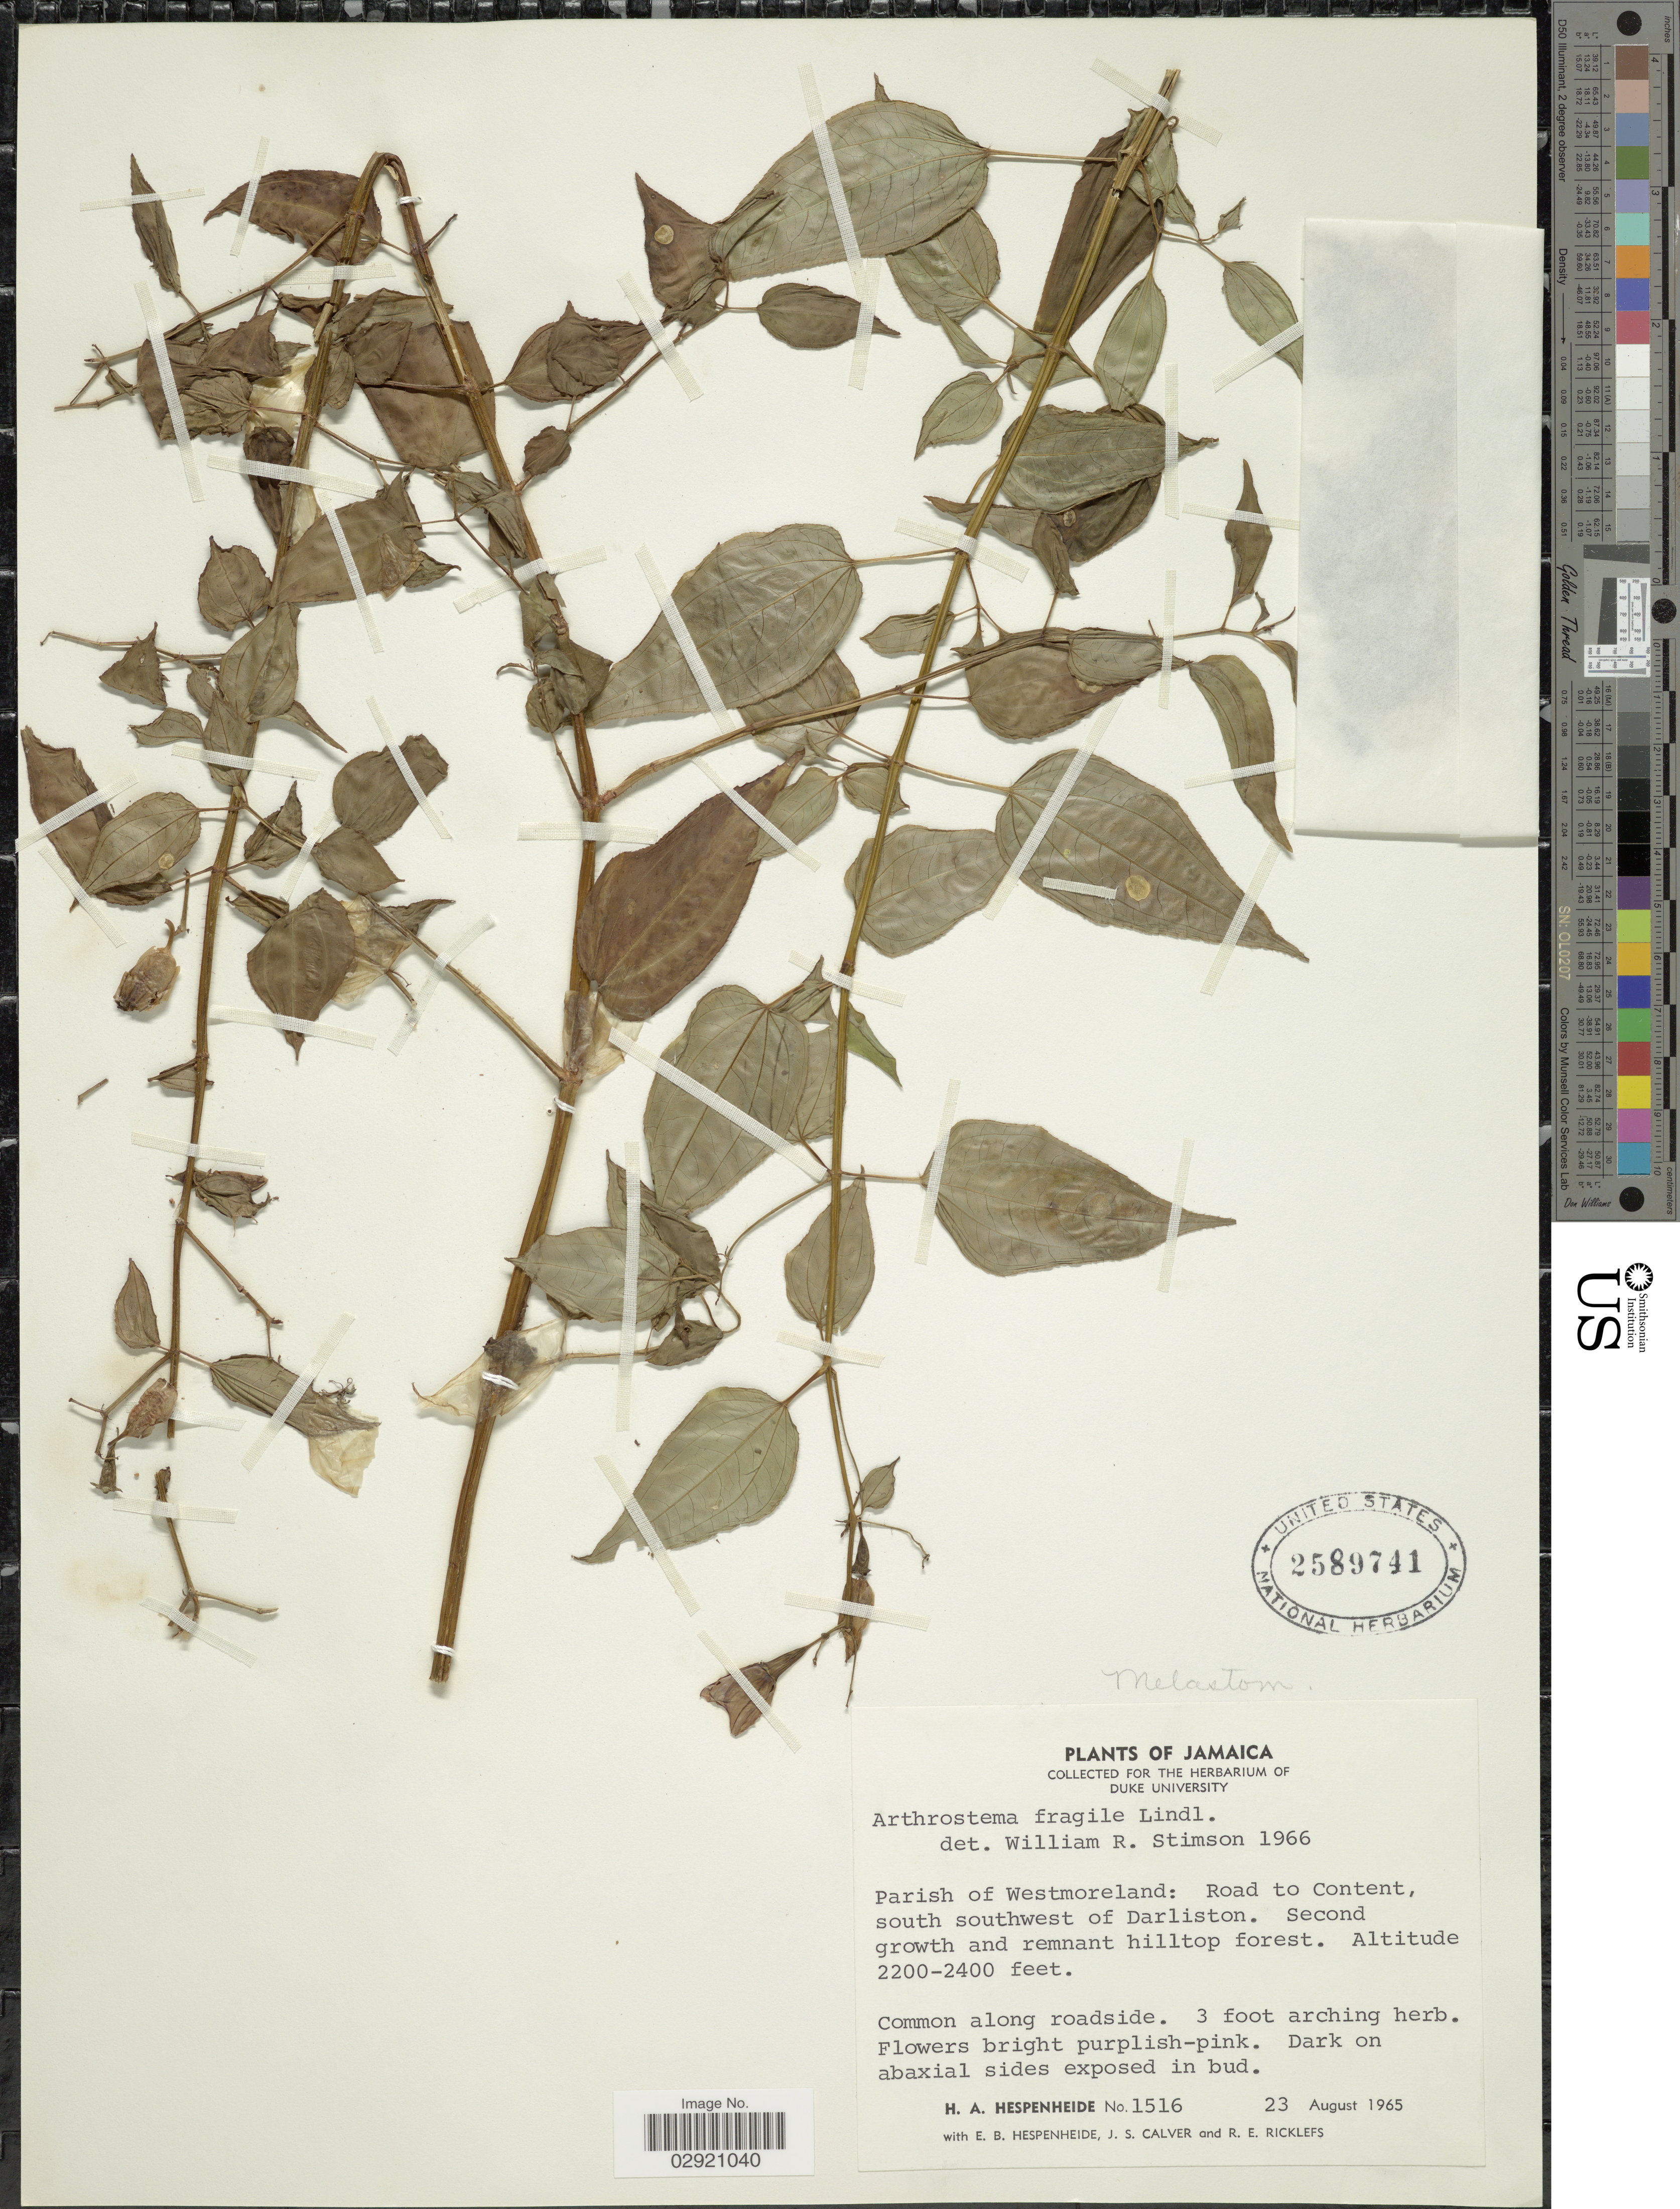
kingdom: Plantae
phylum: Tracheophyta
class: Magnoliopsida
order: Myrtales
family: Melastomataceae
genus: Arthrostemma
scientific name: Arthrostemma ciliatum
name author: Pav. ex D. Don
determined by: Strong, Mark T., (BOT), Smithsonian Institution - National Museum of Natural History (UNITED STATES)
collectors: H. A. Hespenheide, E. Hespenheide, J. Calver & R. Ricklefs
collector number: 1516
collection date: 1965-08-23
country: Jamaica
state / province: Westmoreland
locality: Parish of Westmoreland: Road to Content, south southwest of Darliston.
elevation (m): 671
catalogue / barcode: US 2589741